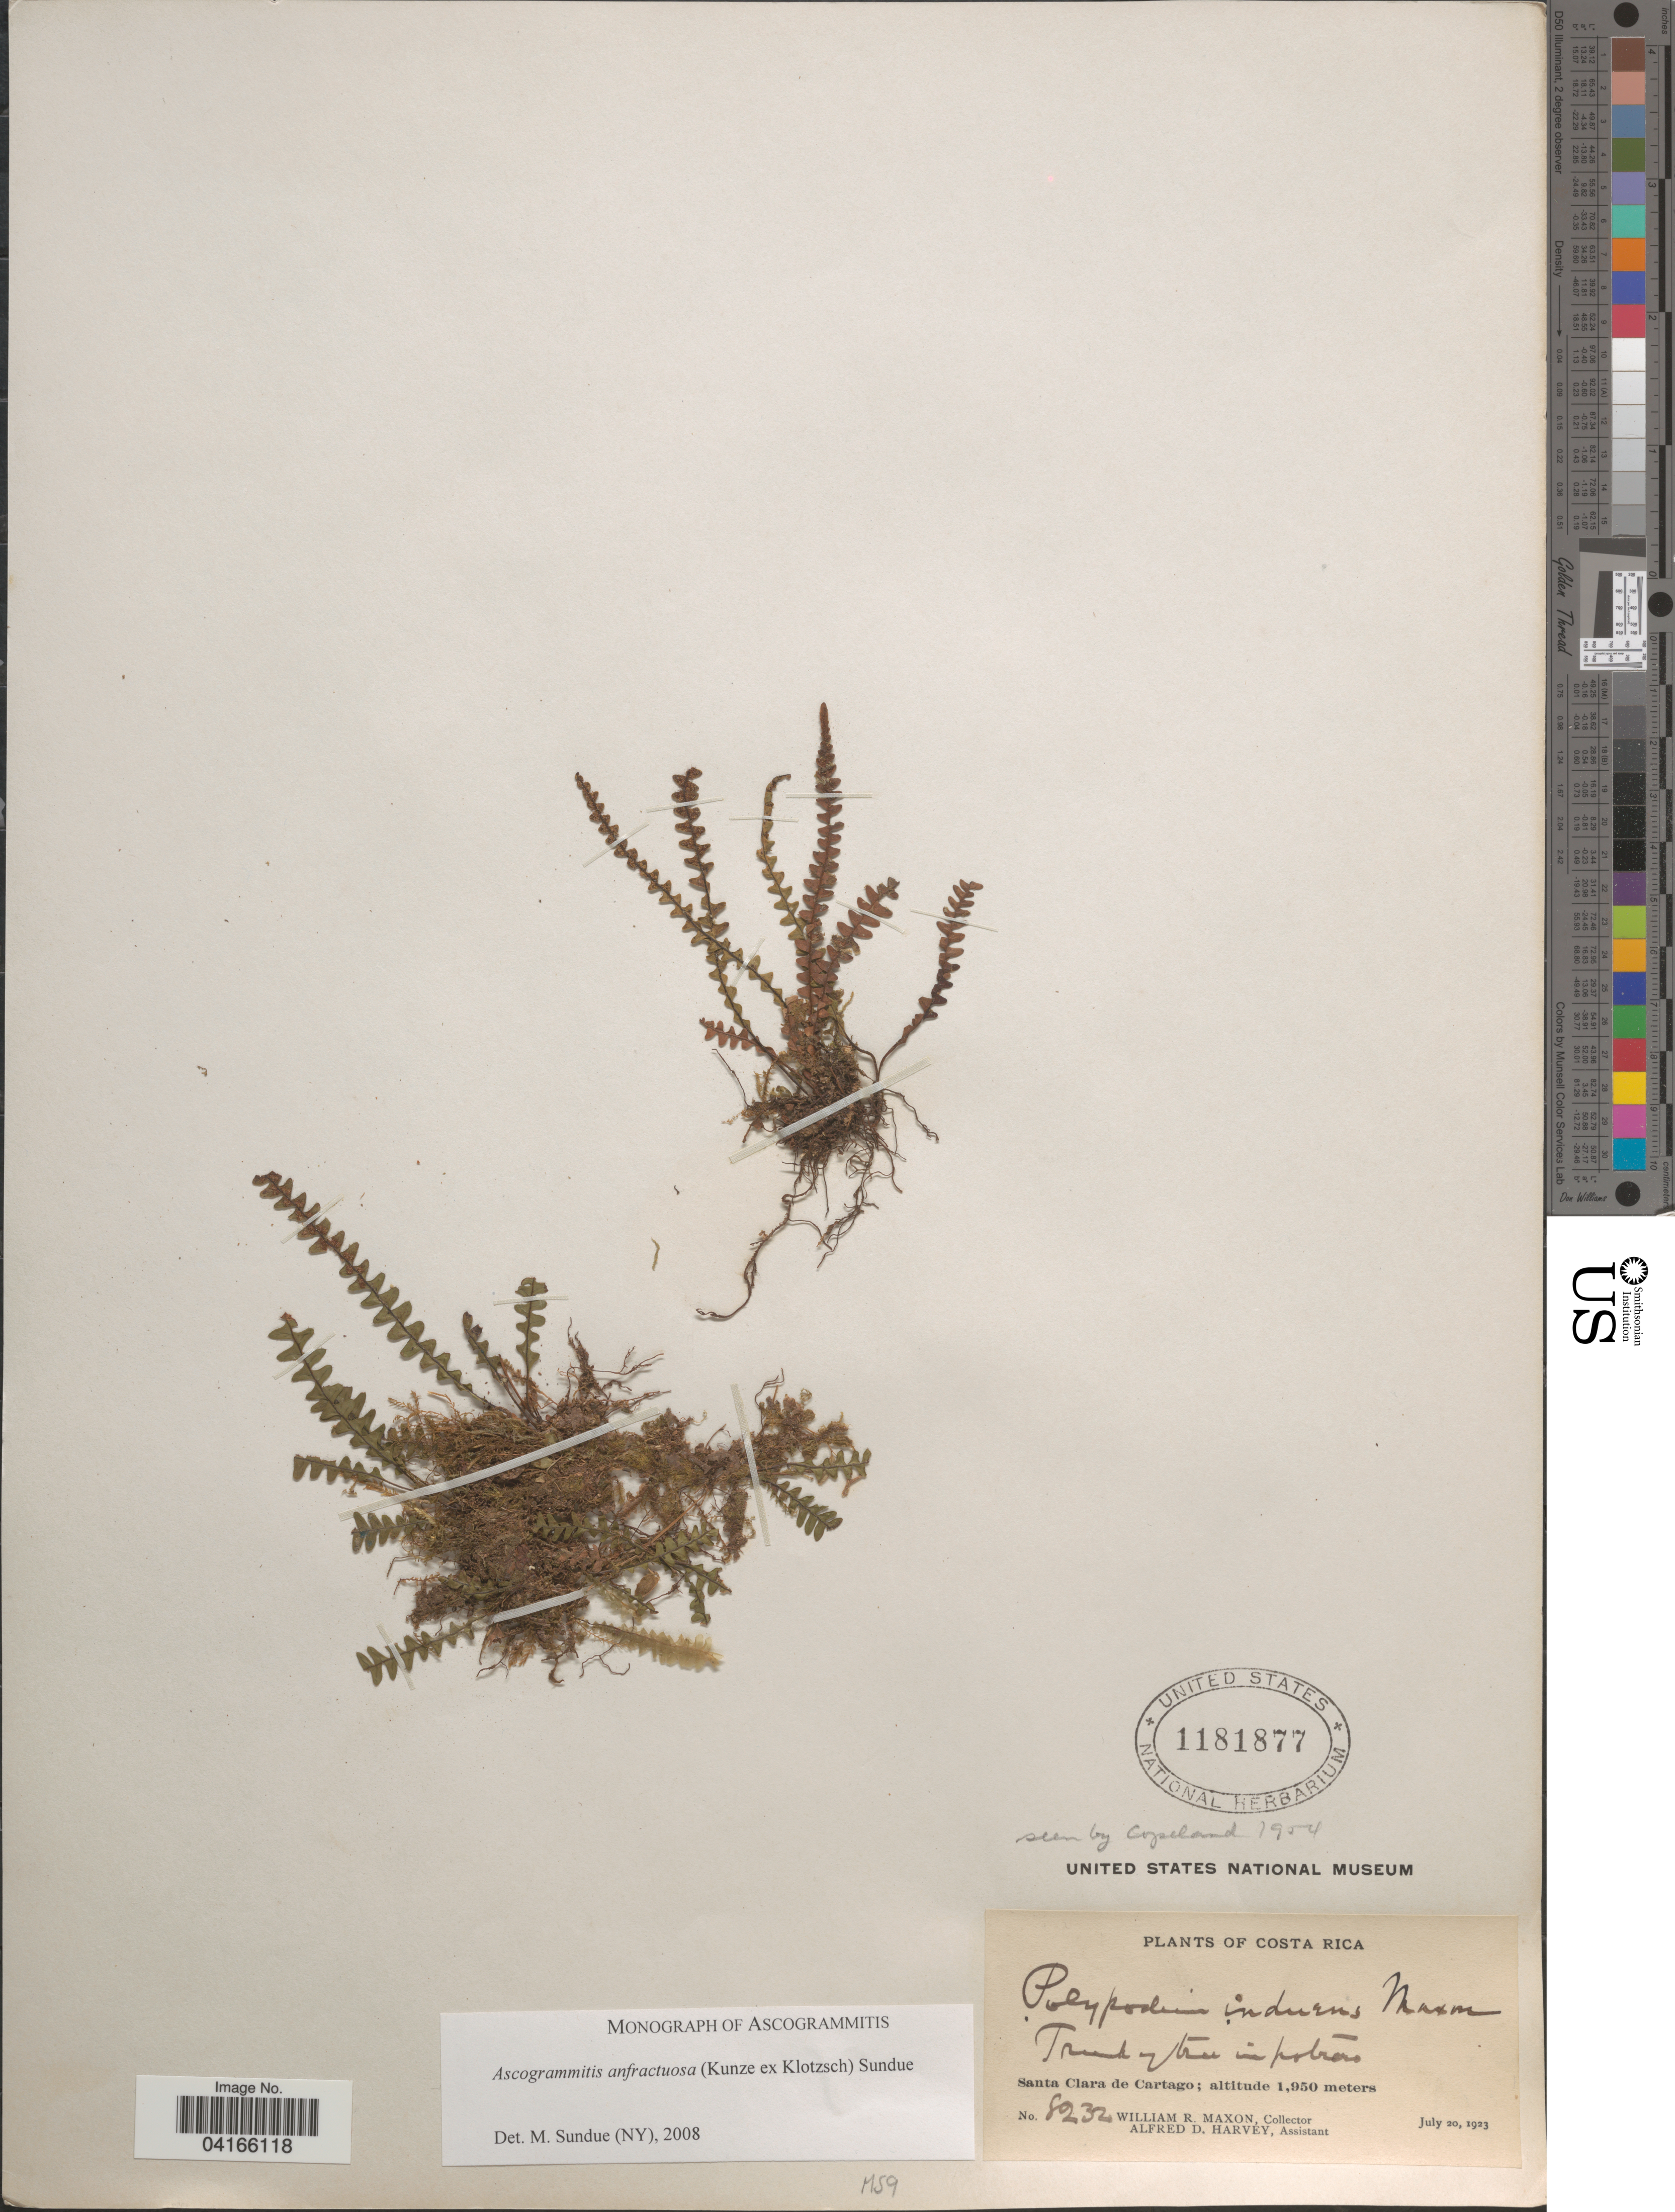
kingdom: Plantae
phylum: Tracheophyta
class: Polypodiopsida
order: Polypodiales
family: Polypodiaceae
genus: Ascogrammitis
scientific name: Ascogrammitis anfractuosa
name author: (Kunze ex Klotzsch) Sundue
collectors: W. R. Maxon & A. D. Harvey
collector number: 8232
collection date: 1923-07-20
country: Costa Rica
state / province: Cartago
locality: Santa Clara de Cartago.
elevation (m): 1950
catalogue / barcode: US 1181877